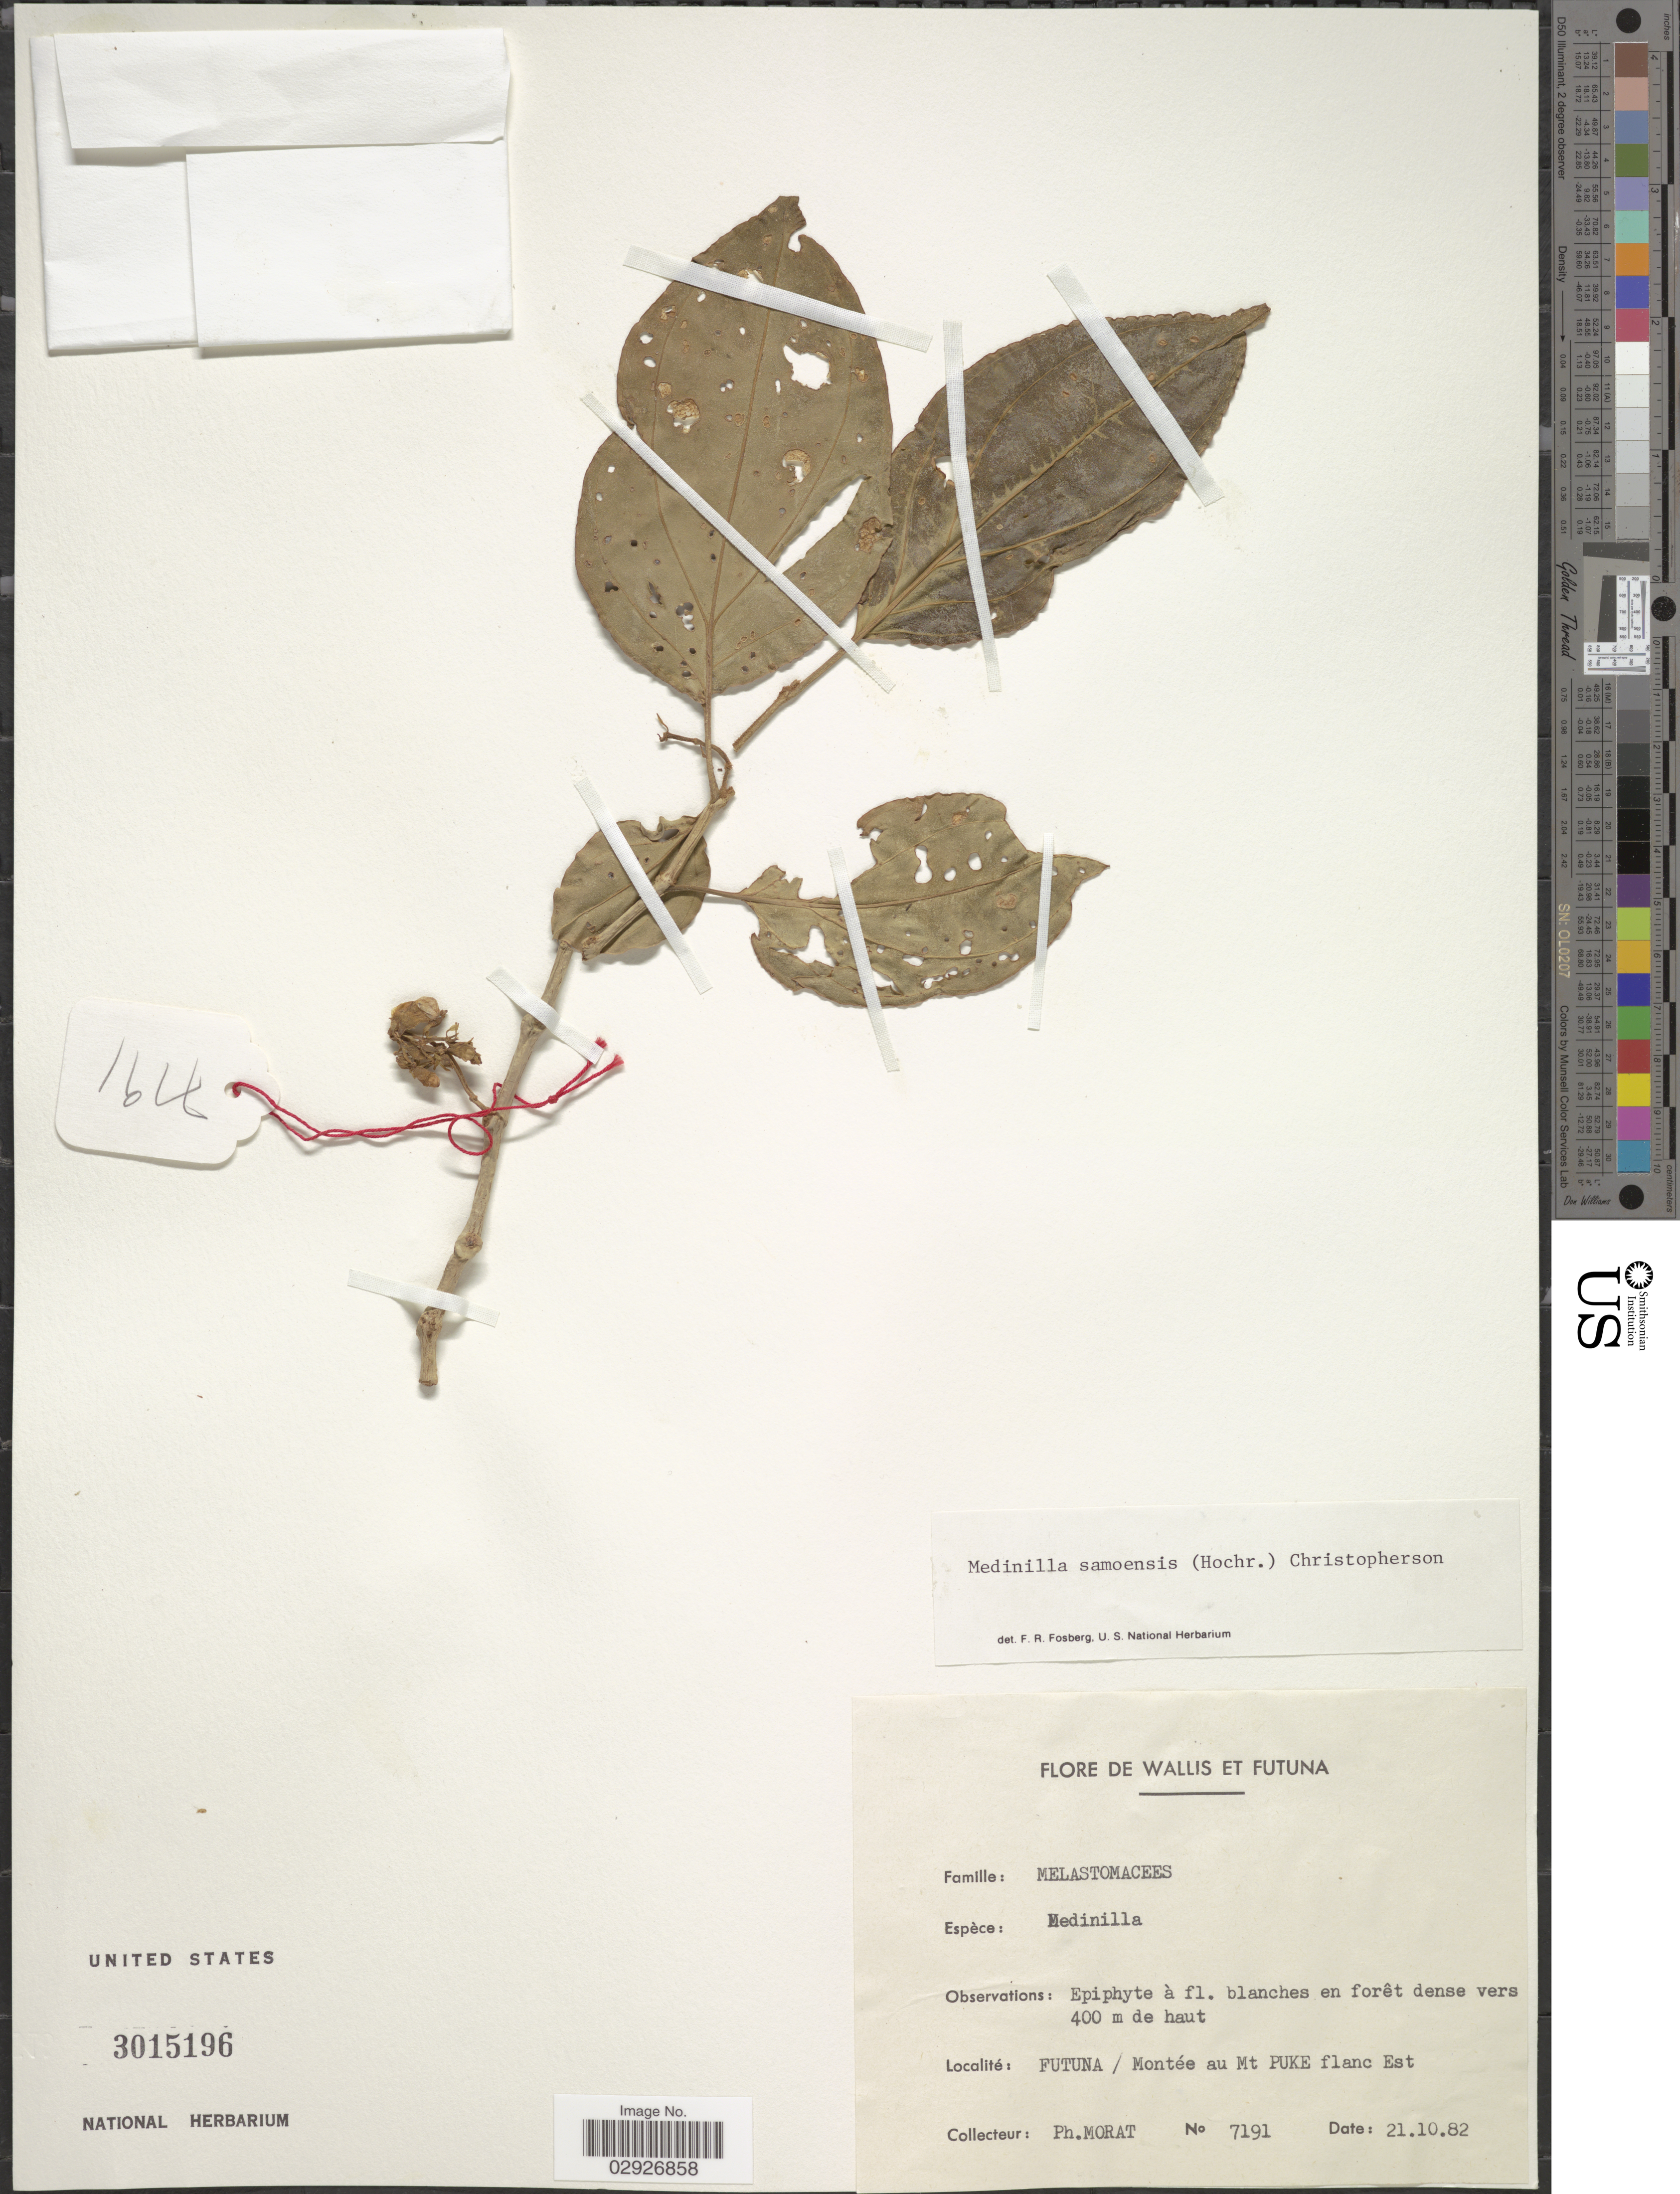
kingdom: Plantae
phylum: Tracheophyta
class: Magnoliopsida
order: Myrtales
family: Melastomataceae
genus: Medinilla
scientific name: Medinilla samoensis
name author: Christoph.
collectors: P. Morat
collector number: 7191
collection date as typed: Transcribed d/m/y: 21/10/82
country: Wallis and Futuna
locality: Futuna / Montée au Mt Puke flanc Est.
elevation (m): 400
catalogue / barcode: US 3015196